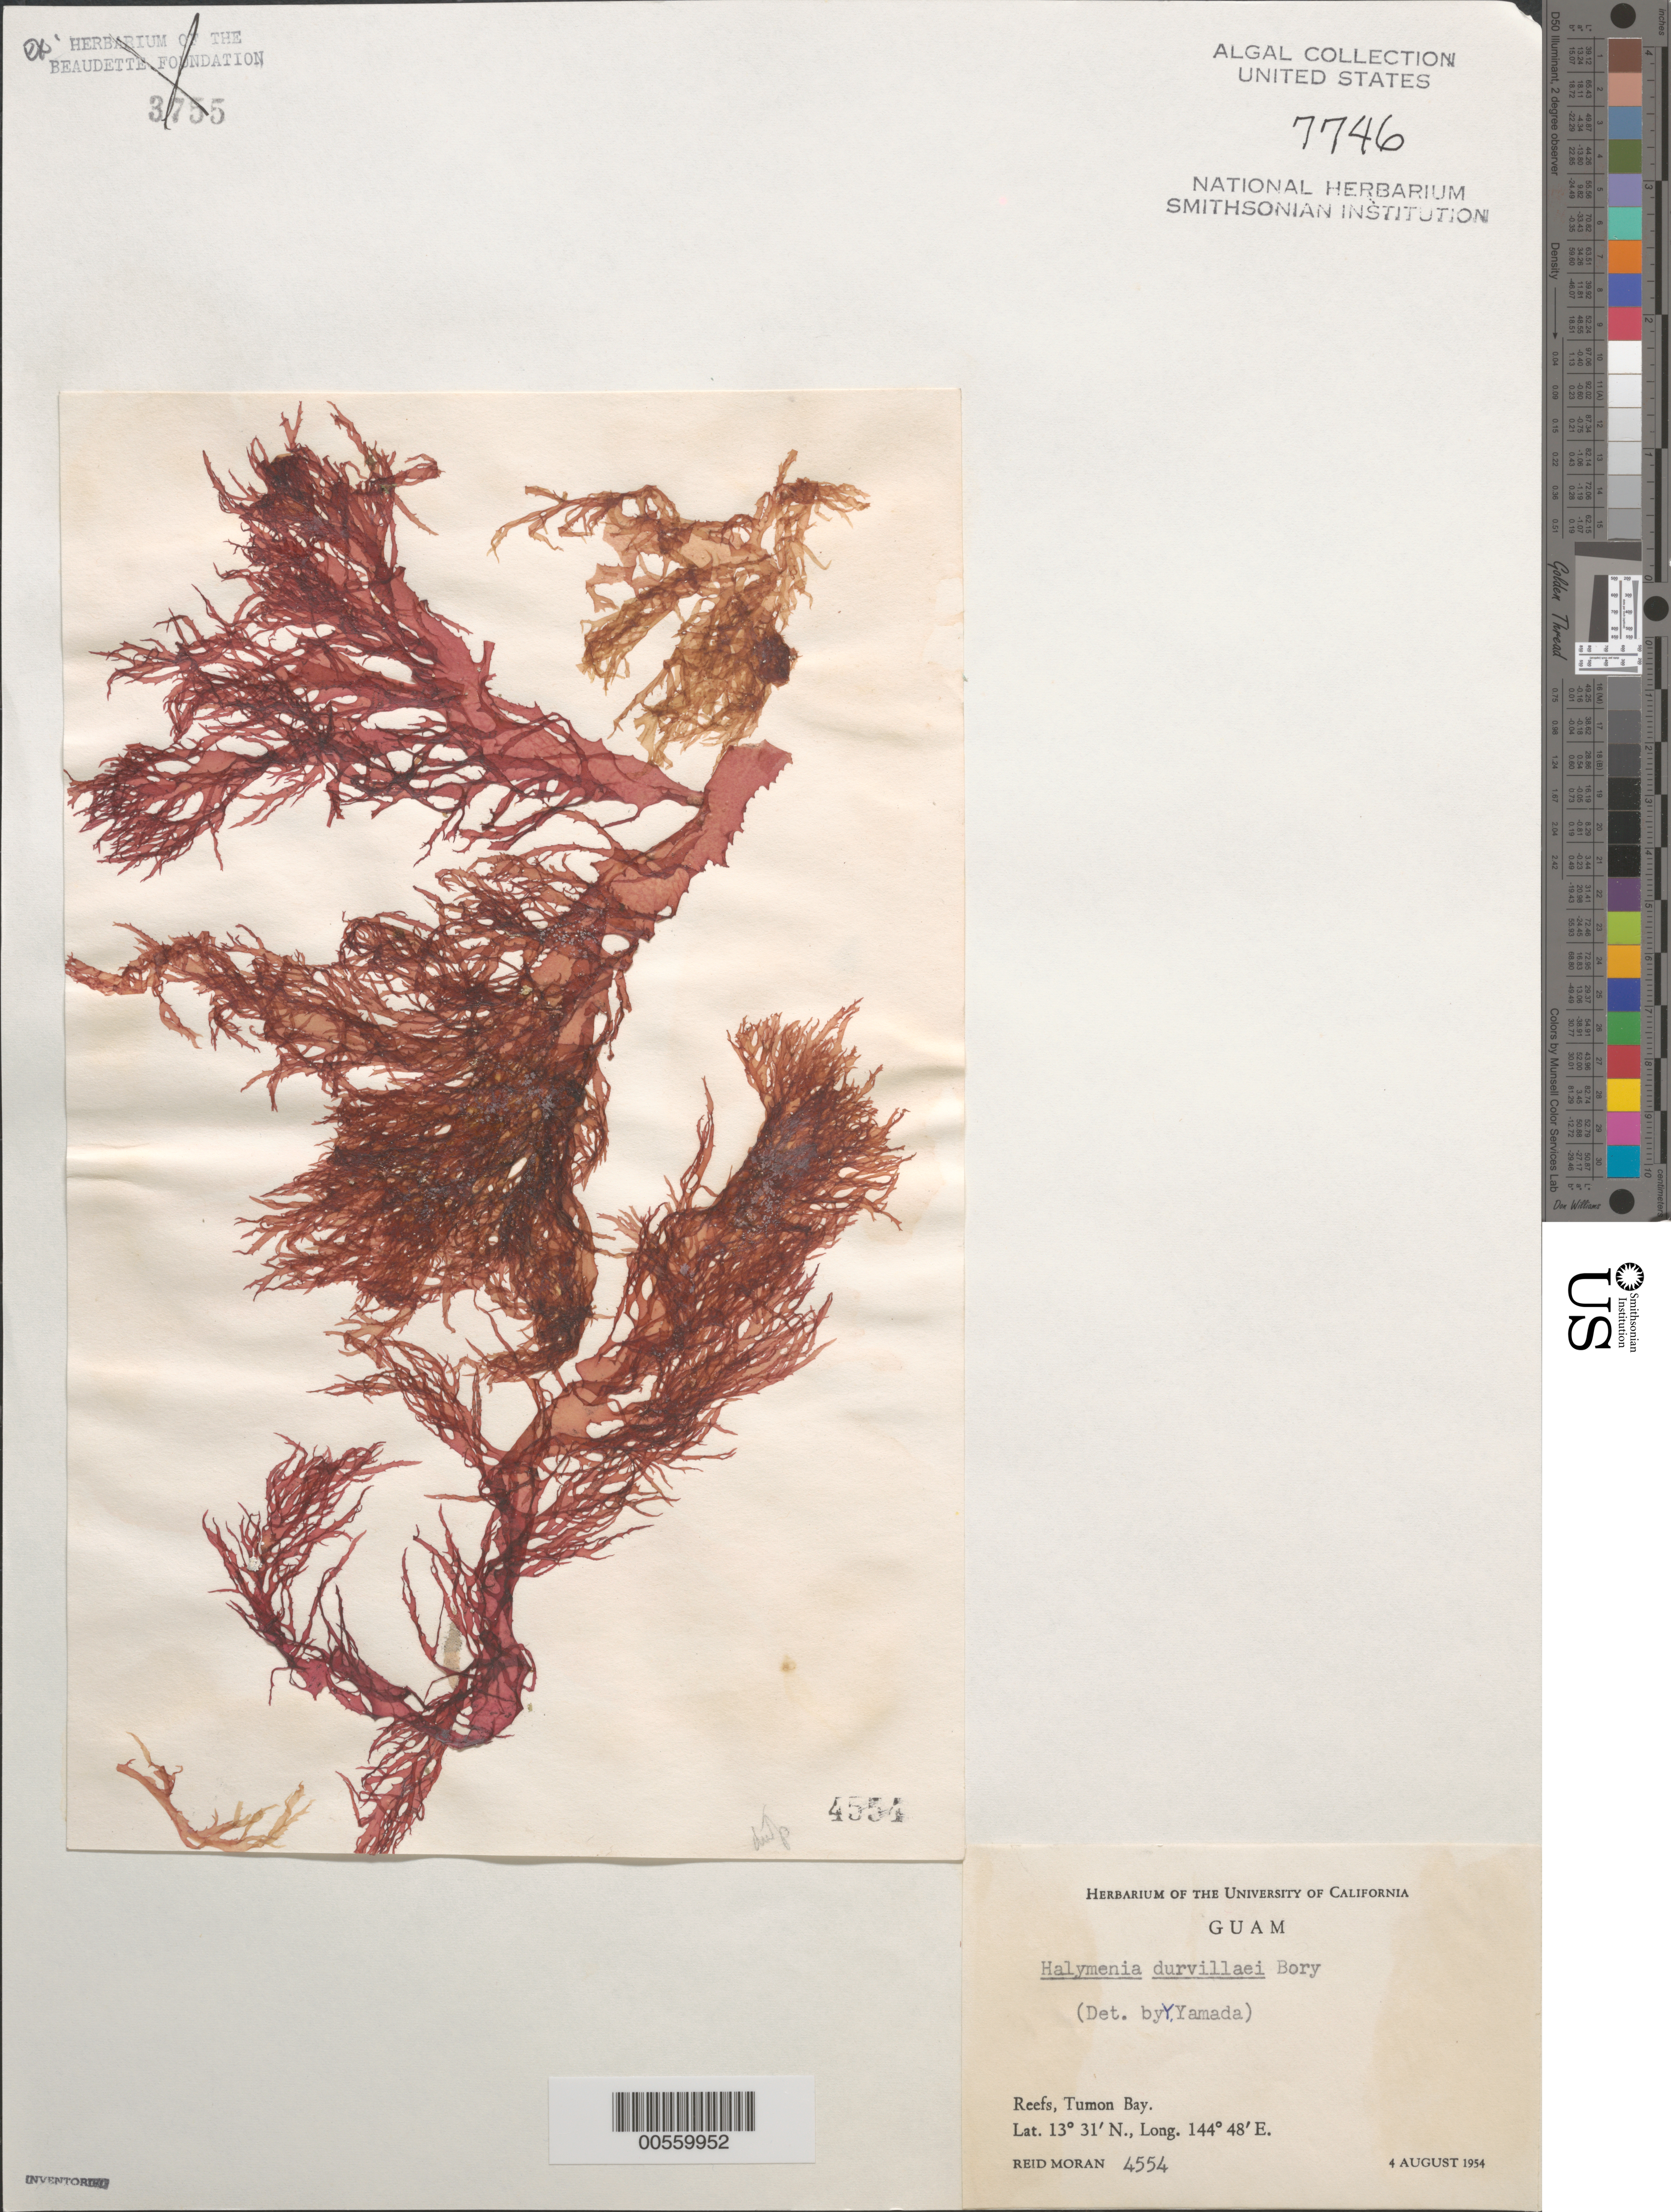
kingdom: Plantae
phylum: Rhodophyta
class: Florideophyceae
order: Halymeniales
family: Halymeniaceae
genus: Halymenia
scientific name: Halymenia durvillaei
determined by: Yamada, Yukio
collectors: R. V. Moran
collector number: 4554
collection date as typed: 04 Aug 1954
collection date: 1954-08-04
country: Guam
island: Guam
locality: Tumon Bay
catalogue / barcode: US 7746